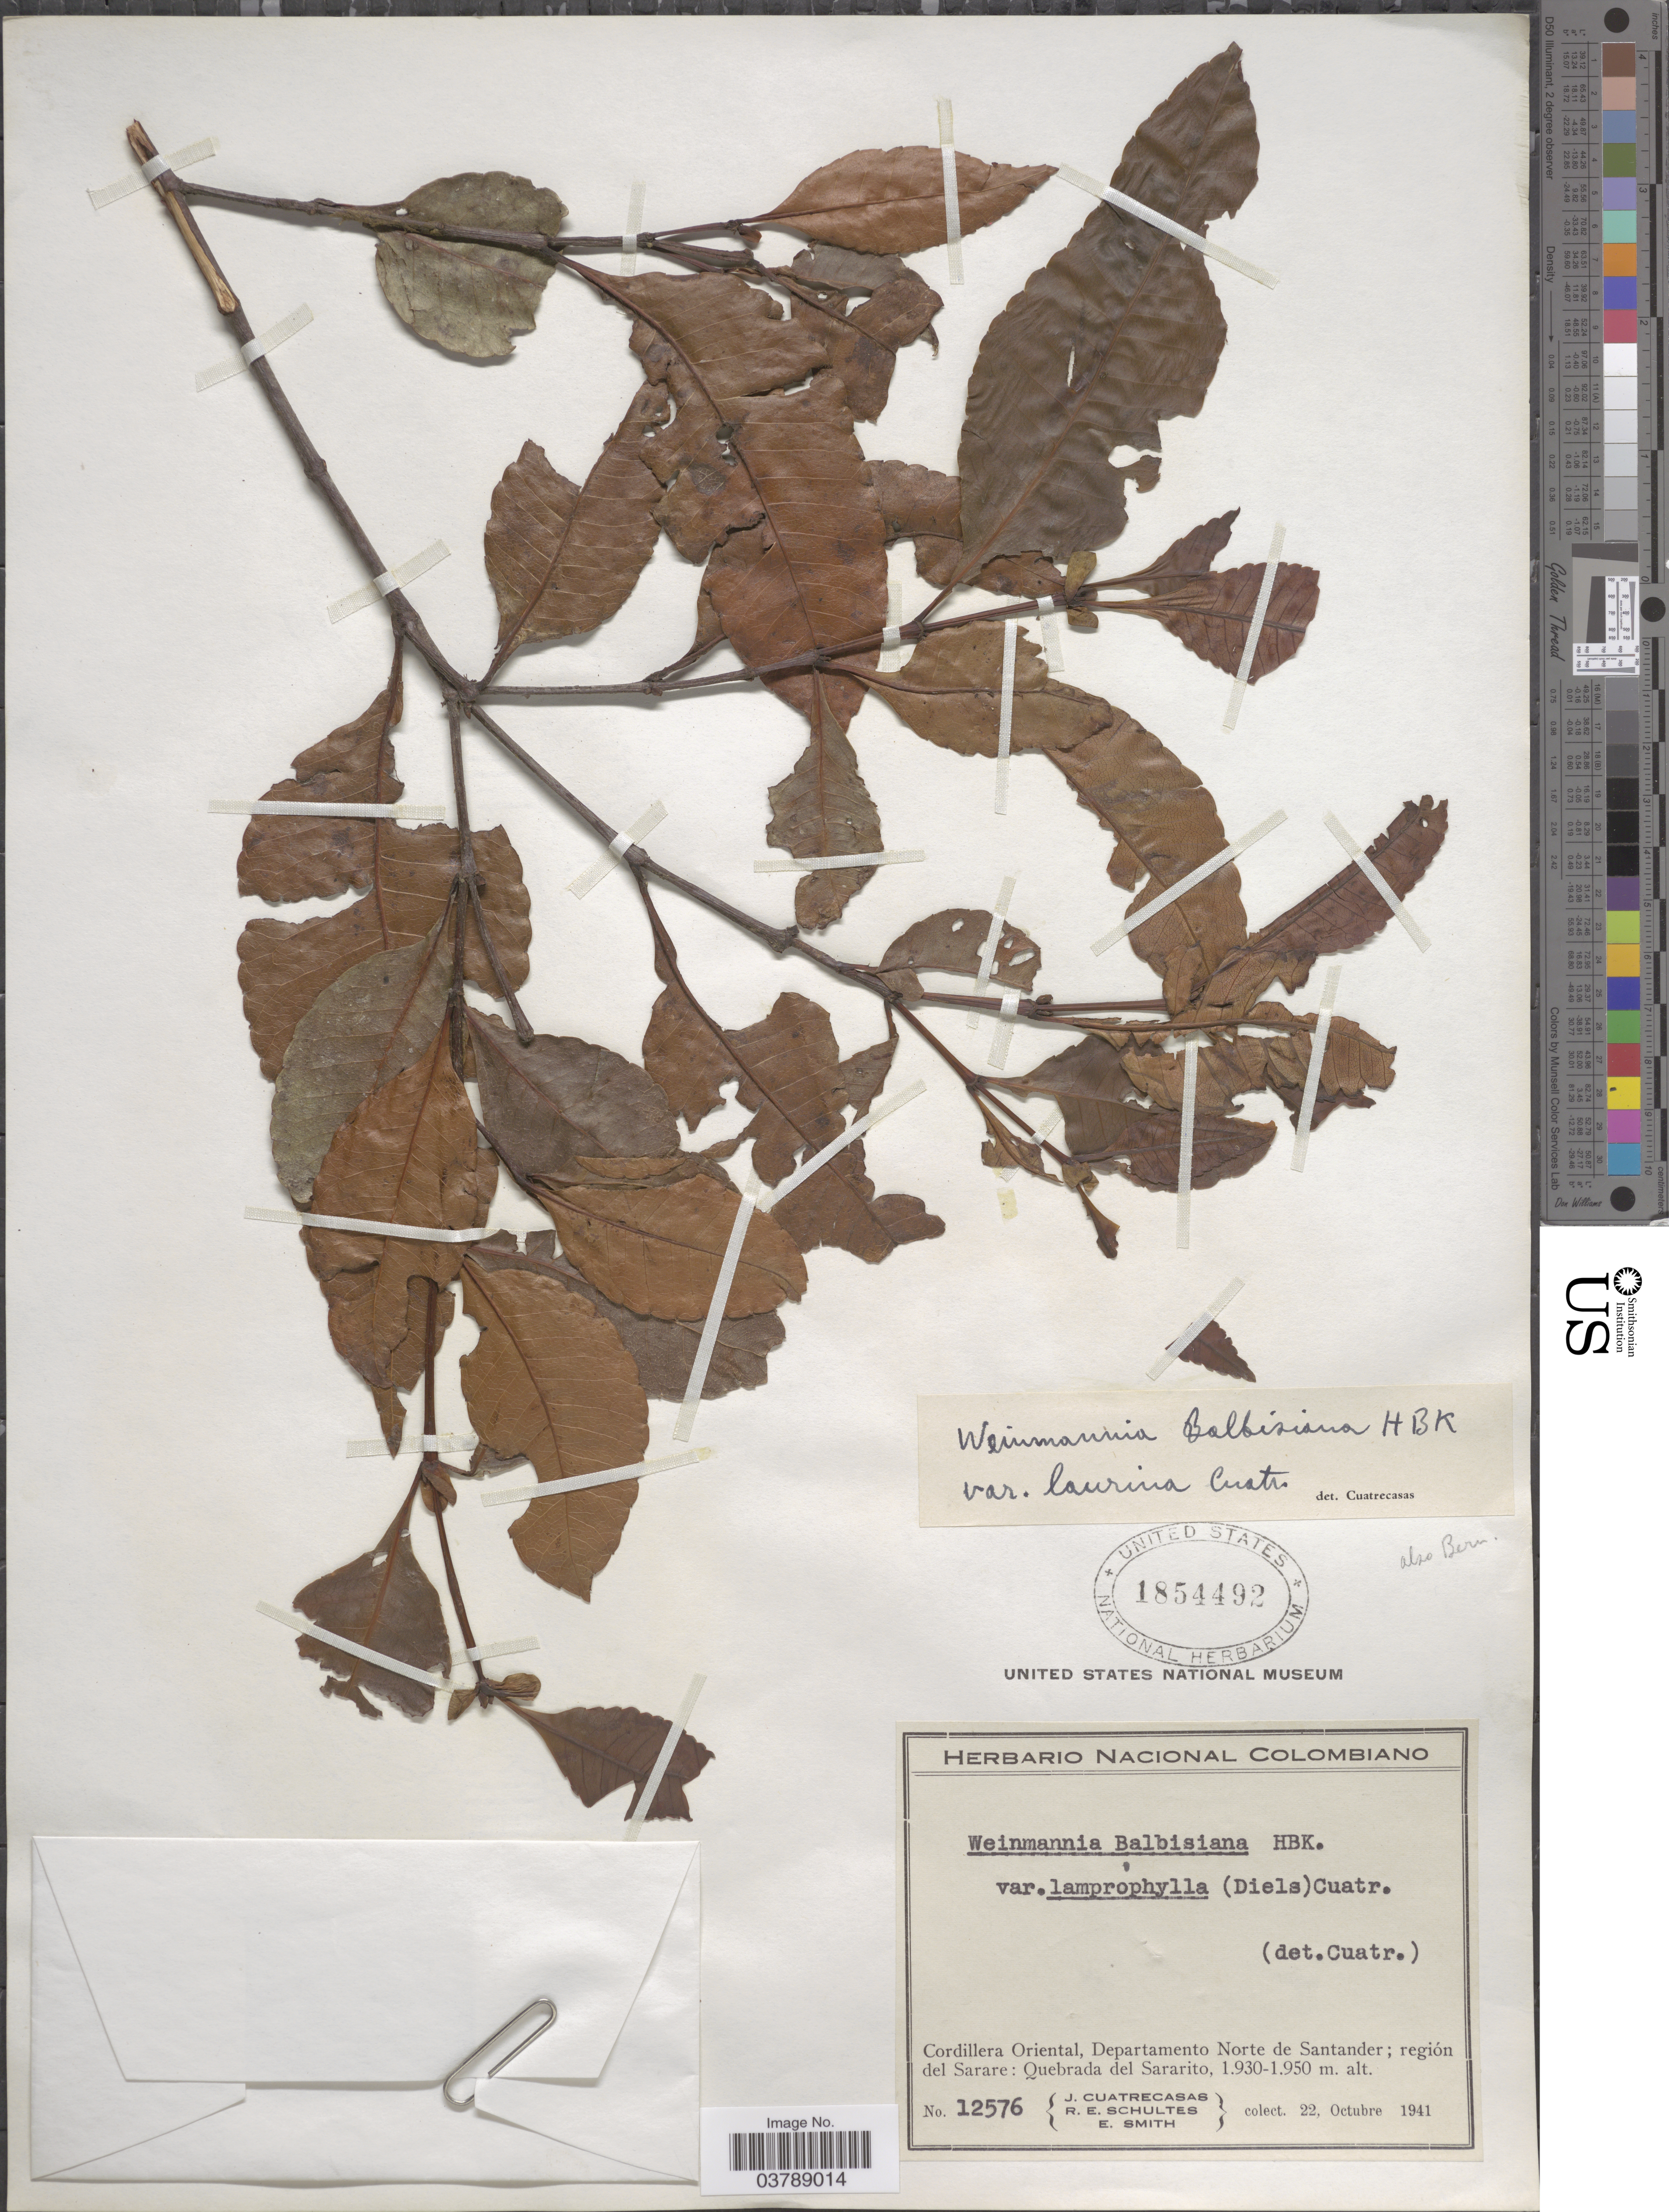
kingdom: Plantae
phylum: Tracheophyta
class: Magnoliopsida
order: Oxalidales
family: Cunoniaceae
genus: Weinmannia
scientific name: Weinmannia balbisiana var. laurina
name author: (Kunth) Cuatrec.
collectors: J. Cuatrecasas, R. E. Schultes & E. Smith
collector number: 12576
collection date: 1941-10-22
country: Colombia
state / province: Norte de Santander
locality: Cordillera Oriental, Departamento Norte de Santander; región del Sarare: Quebrada del Sararito.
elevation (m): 1930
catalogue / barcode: US 1854492